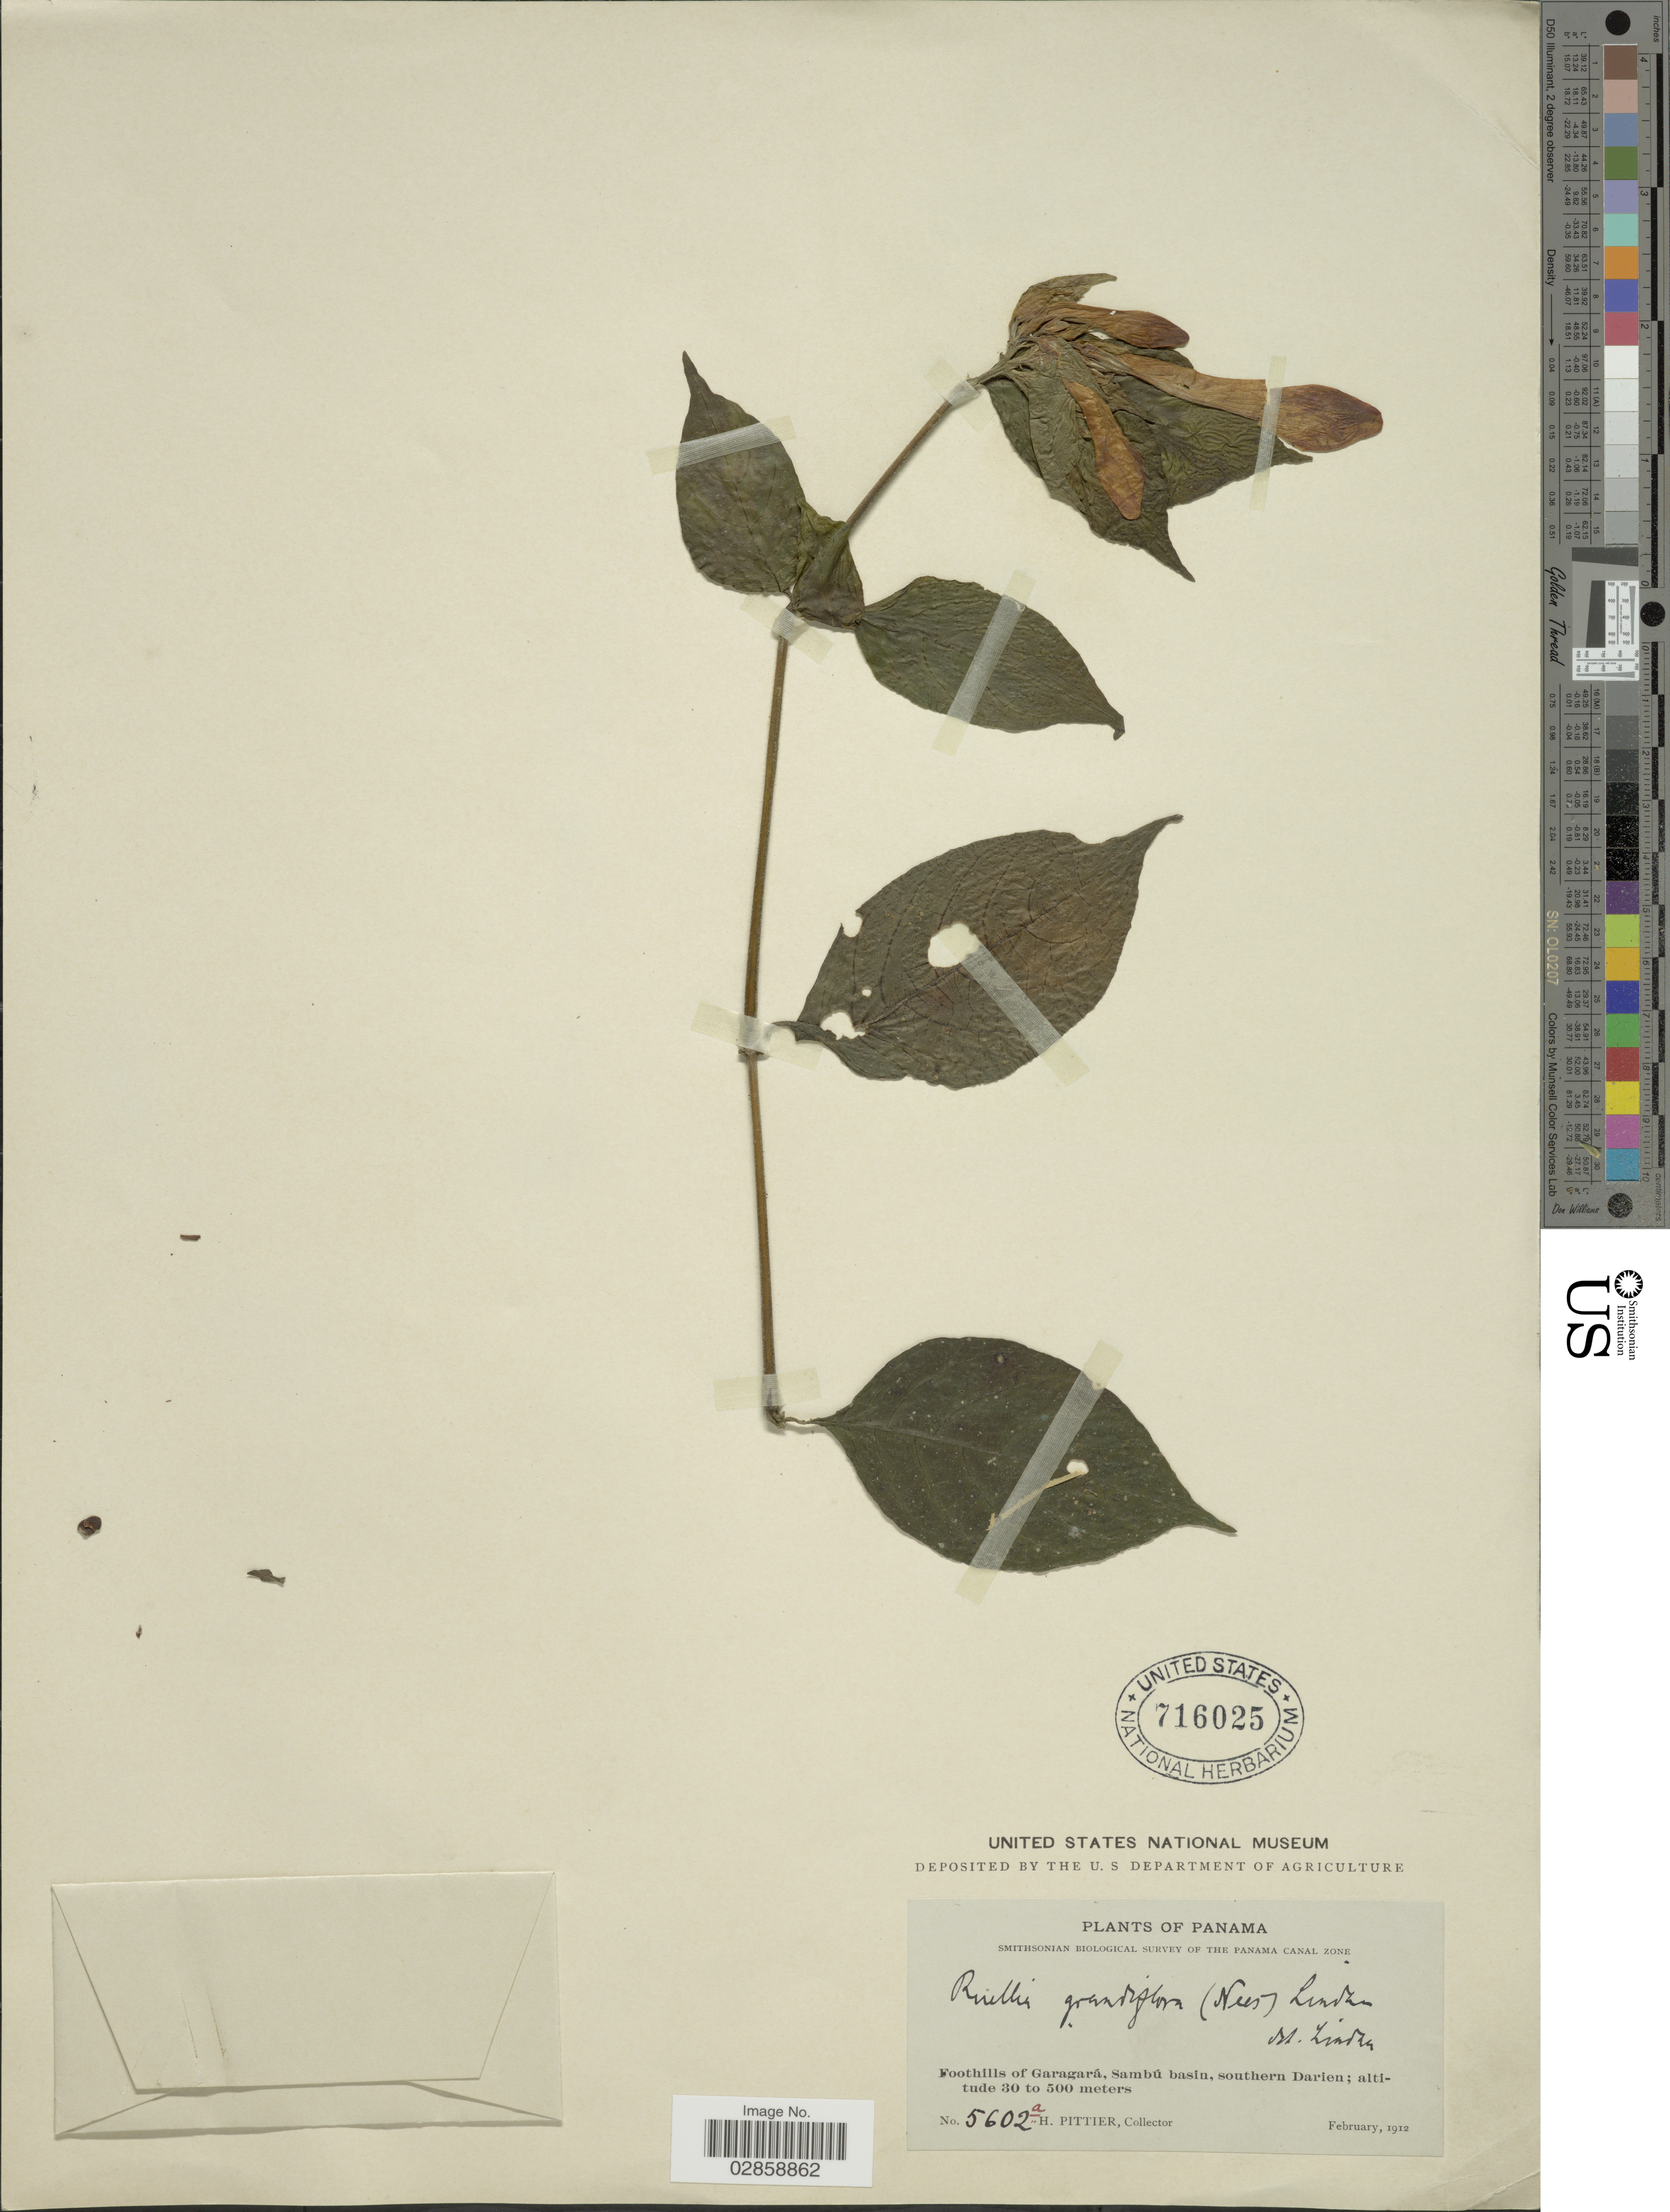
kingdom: Plantae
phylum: Tracheophyta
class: Magnoliopsida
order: Lamiales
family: Acanthaceae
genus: Ruellia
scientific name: Ruellia tubiflora var. tetrastichantha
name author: Kunth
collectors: H. F. Pittier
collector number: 5602a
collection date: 1912-02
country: Panama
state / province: Darién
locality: Cerro de Garagará, Sambú basin, southern Darien.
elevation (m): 30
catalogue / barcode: US 716025